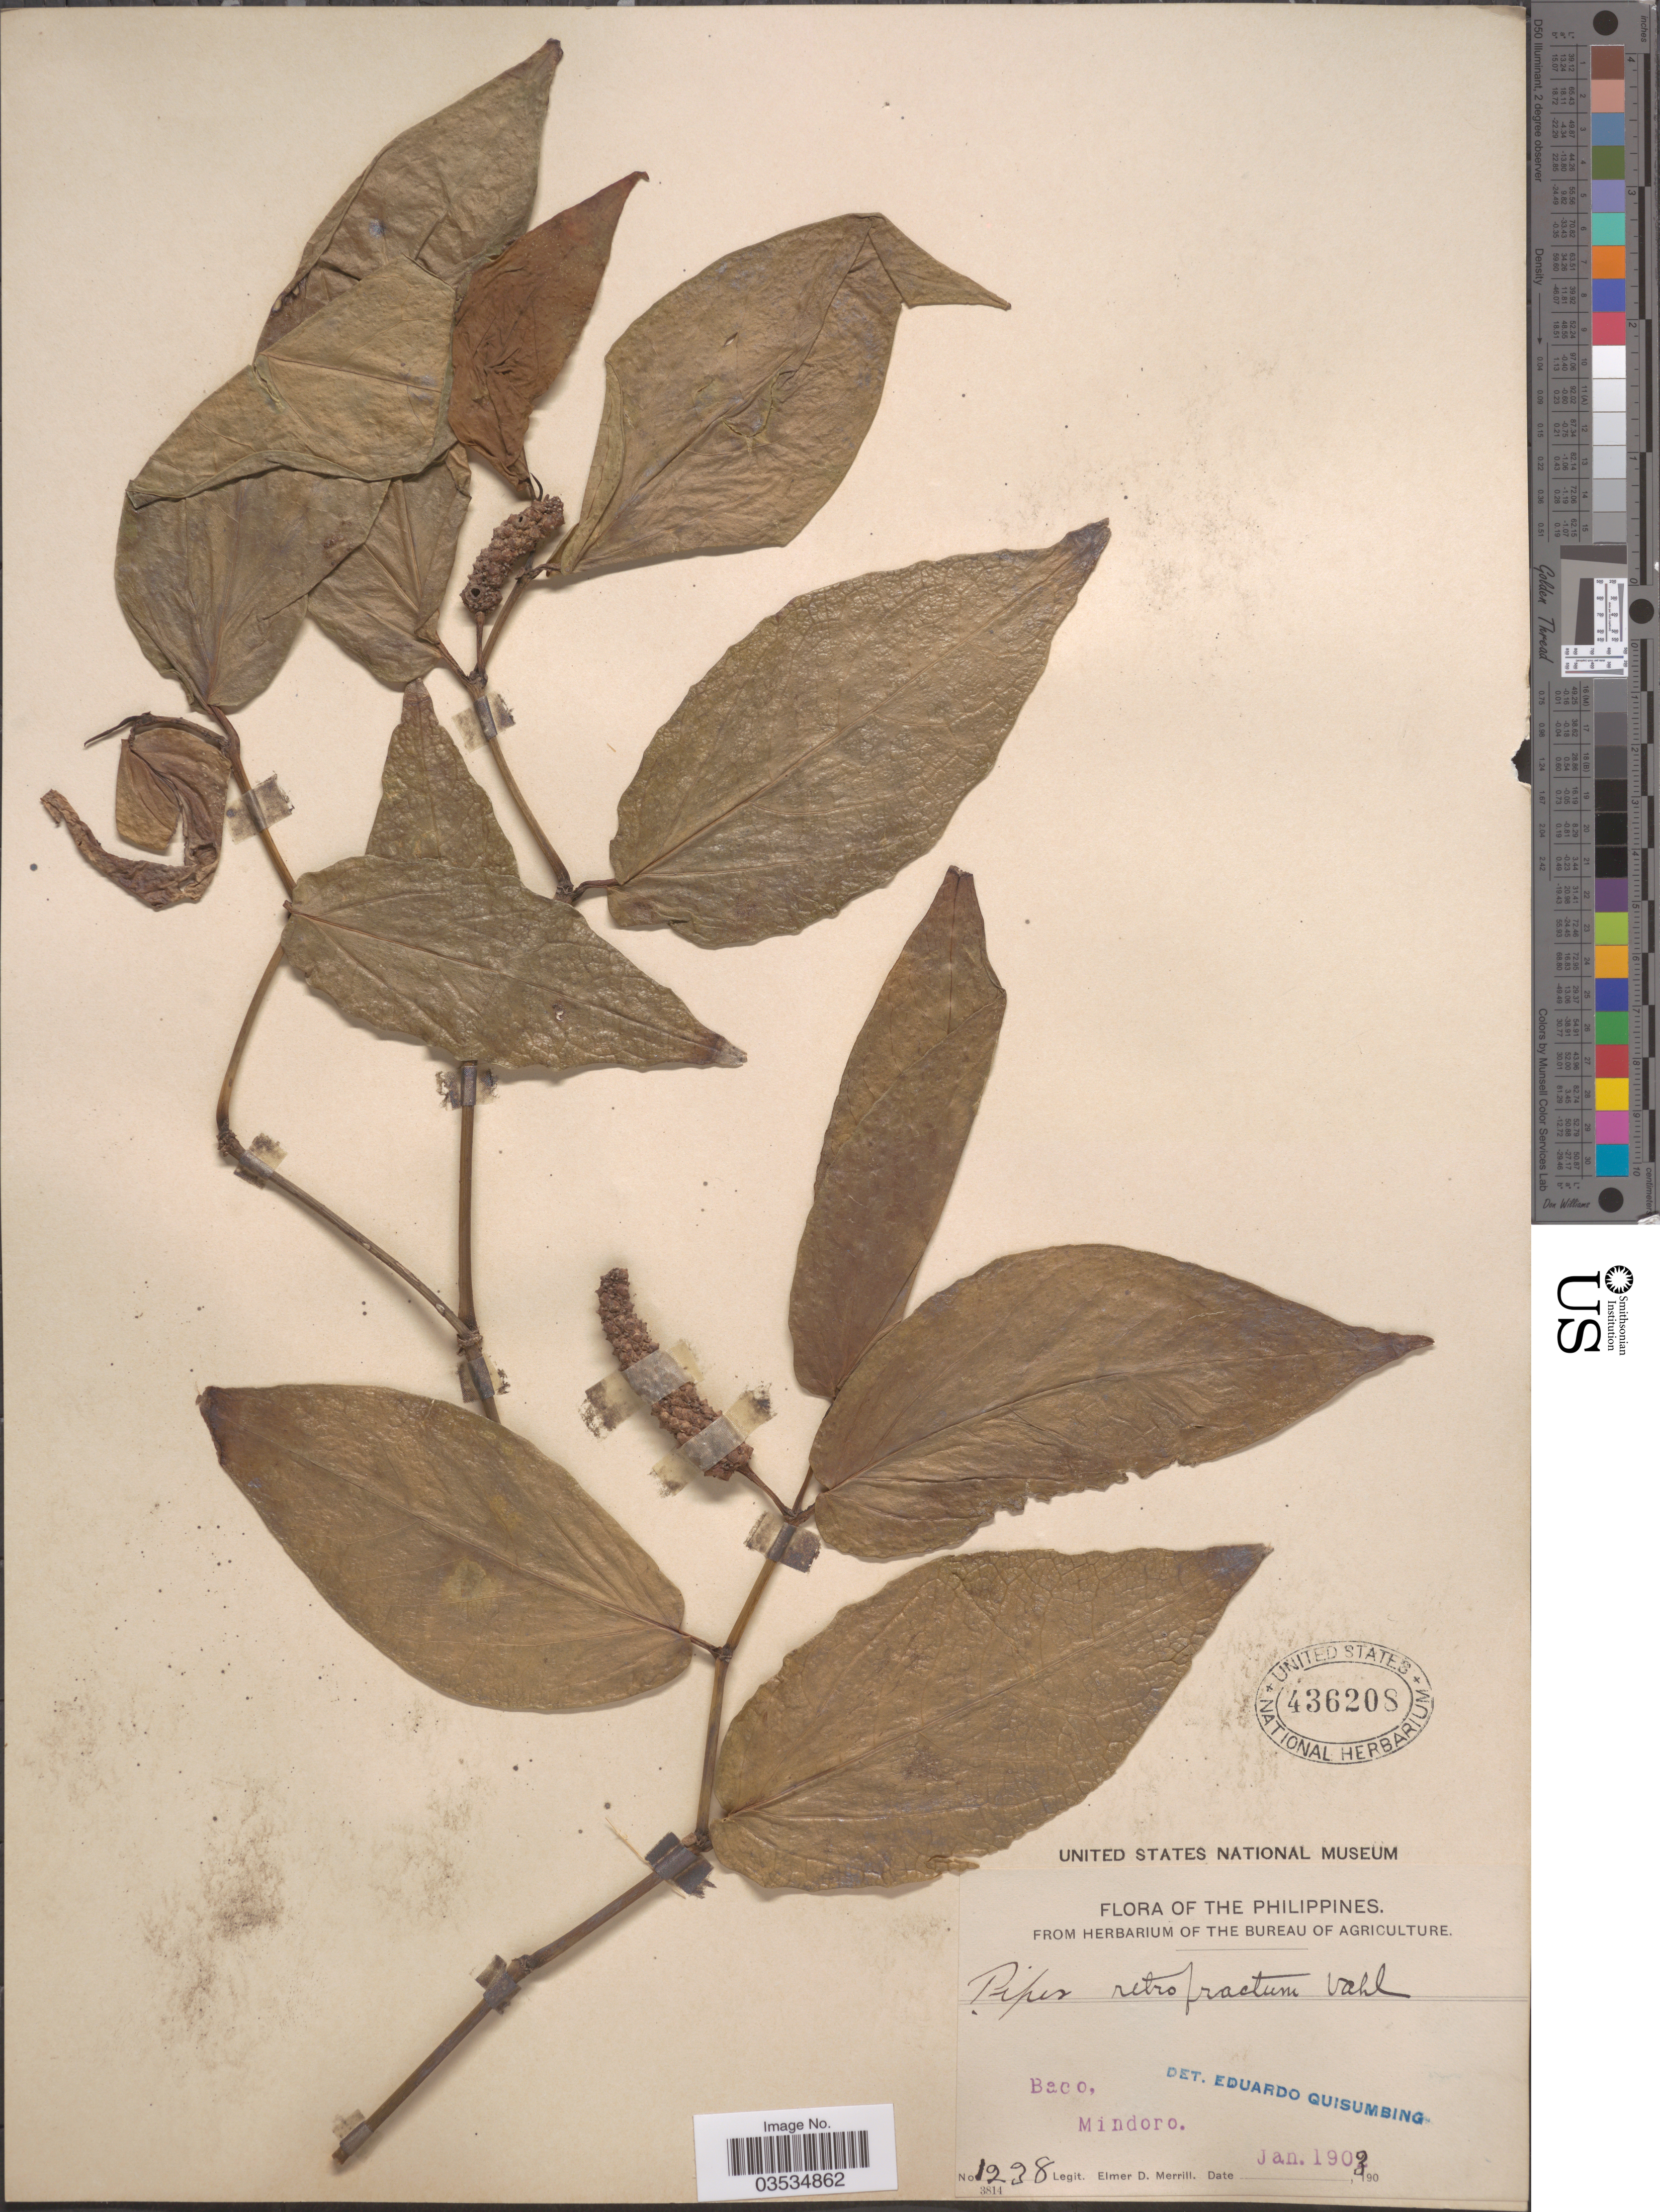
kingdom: Plantae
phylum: Tracheophyta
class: Magnoliopsida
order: Piperales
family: Piperaceae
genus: Piper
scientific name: Piper retrofractum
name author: Vahl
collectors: E. D. Merrill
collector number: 1238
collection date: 1903-01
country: Philippines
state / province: Mimaropa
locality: Baco, Mindoro.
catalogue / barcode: US 436208